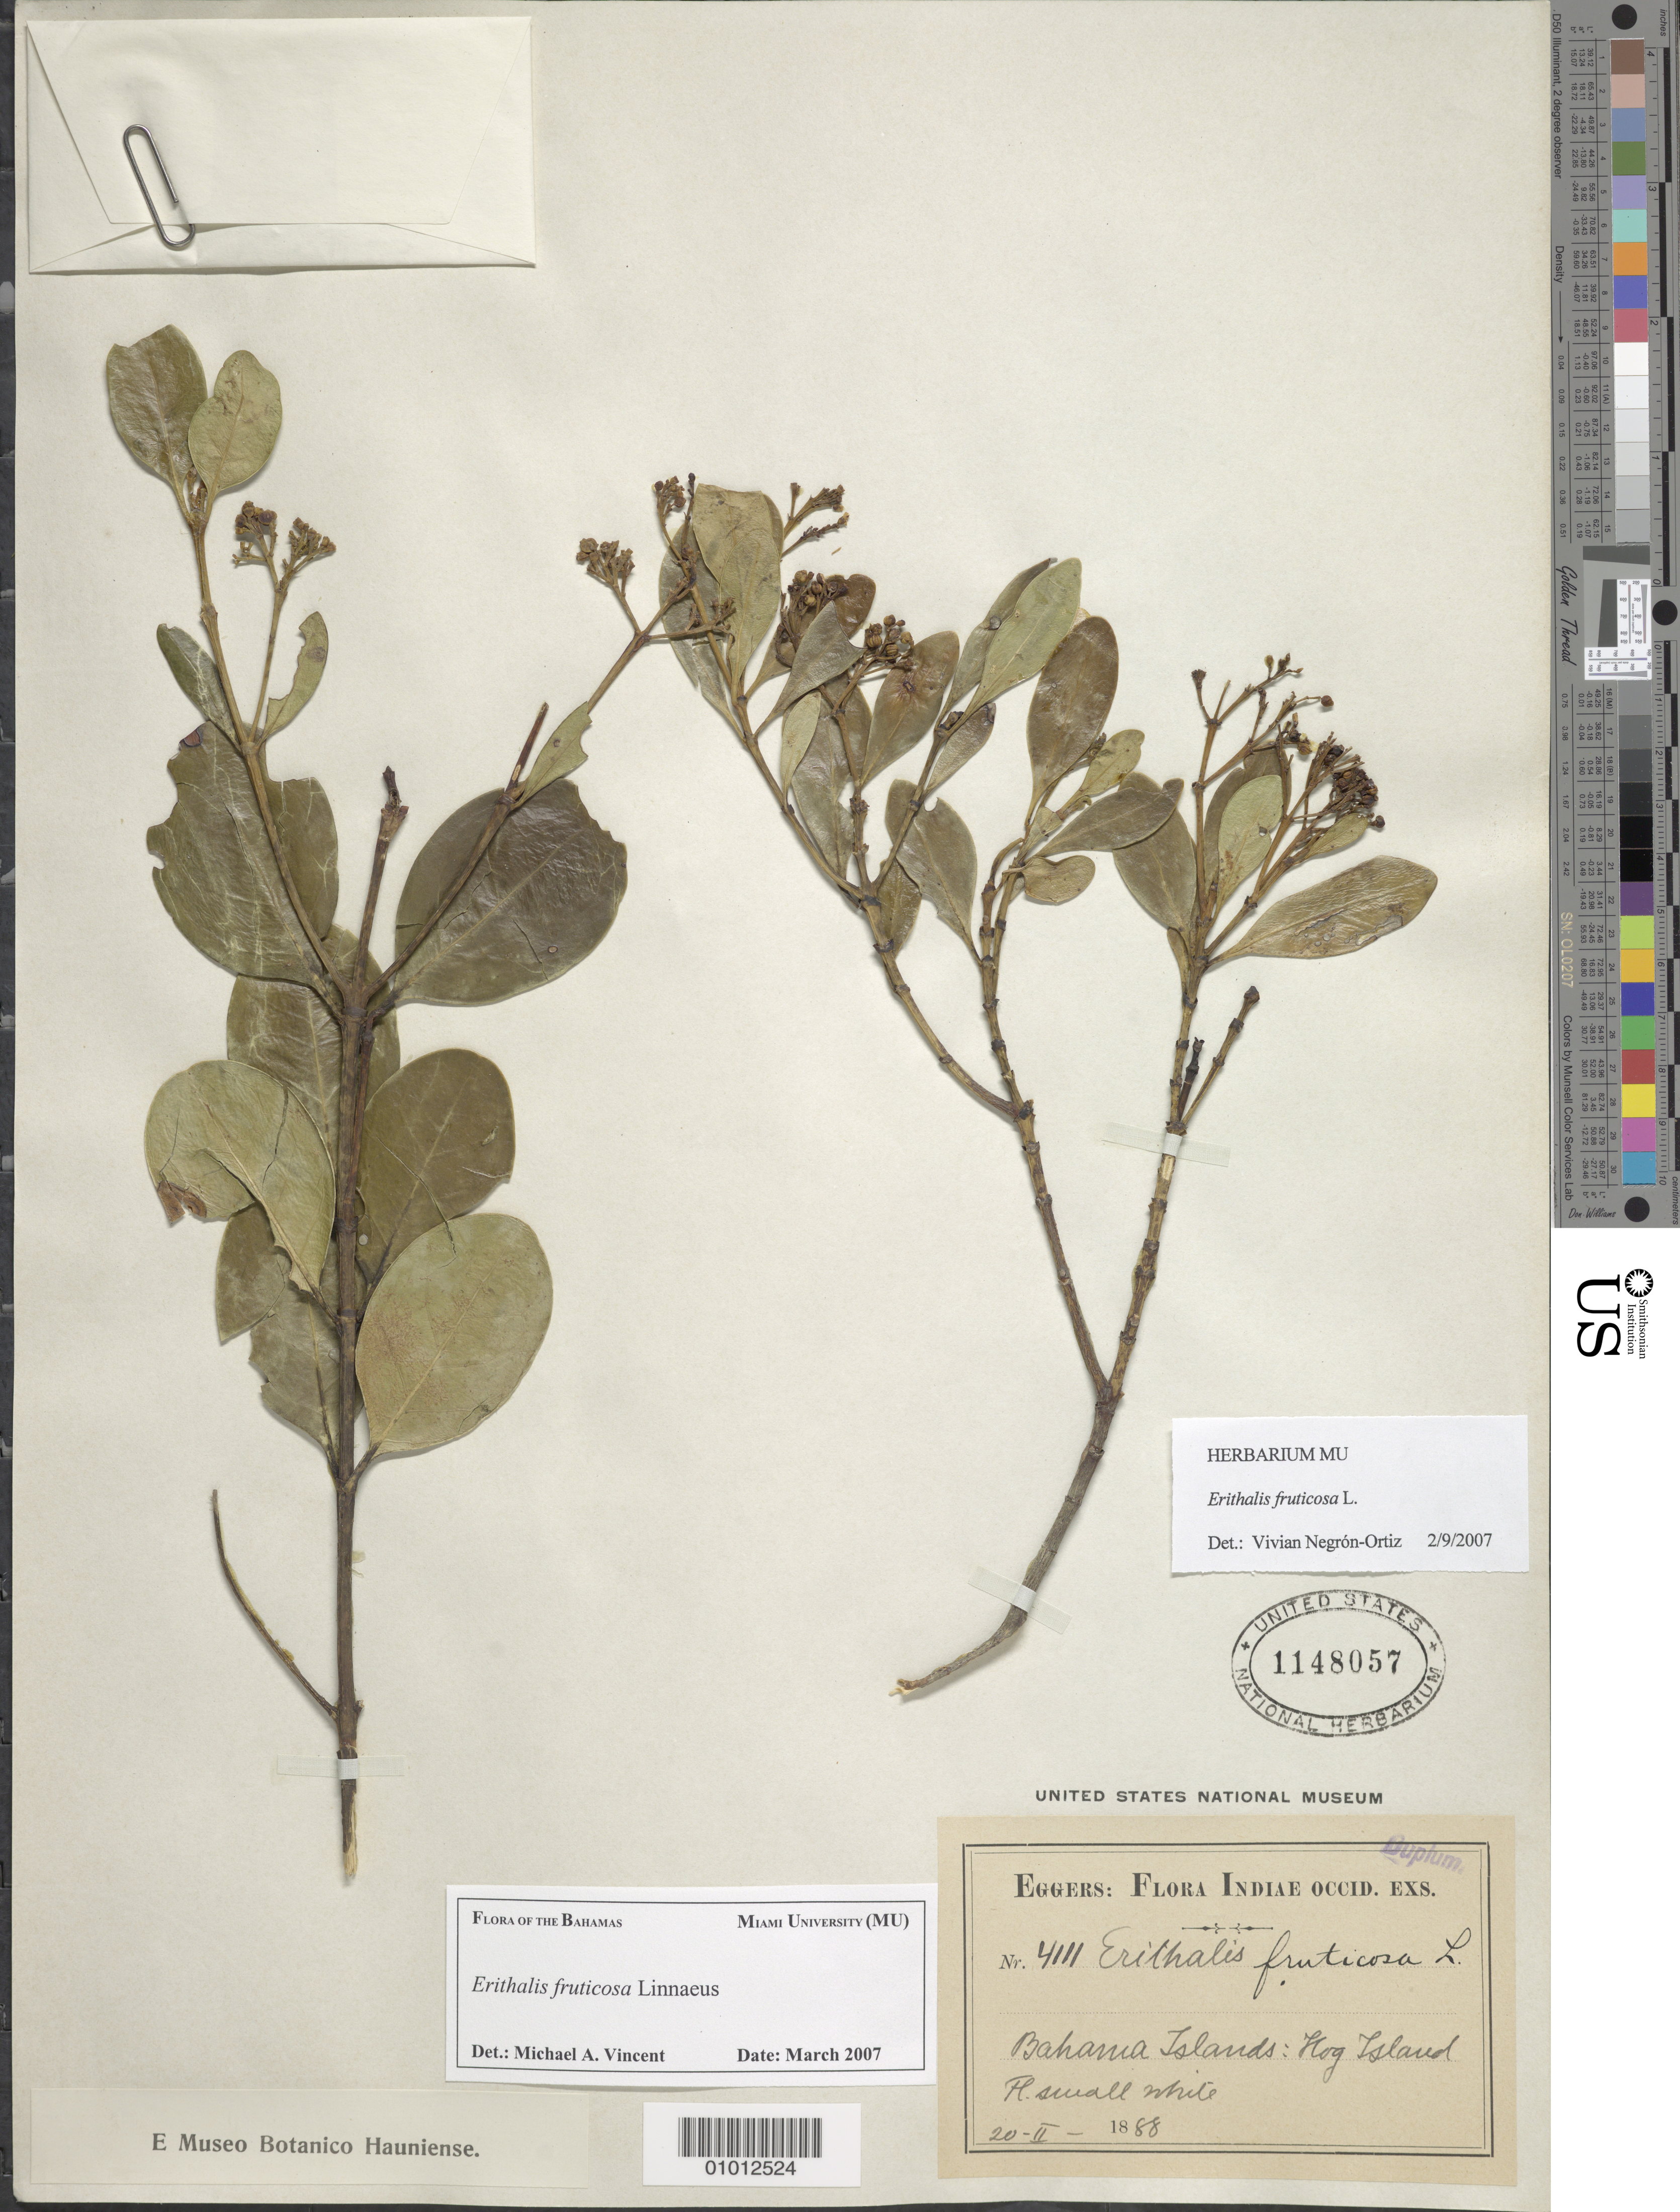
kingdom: Plantae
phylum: Tracheophyta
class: Magnoliopsida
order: Gentianales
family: Rubiaceae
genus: Erithalis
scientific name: Erithalis fruticosa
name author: L.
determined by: Vincent, M. A.; Negrón-Ortiz, V.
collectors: H. F. A. von Eggers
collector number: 4111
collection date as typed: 20 Feb 1888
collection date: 1888-02-20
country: Bahamas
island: Hog I.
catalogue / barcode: US 1148057